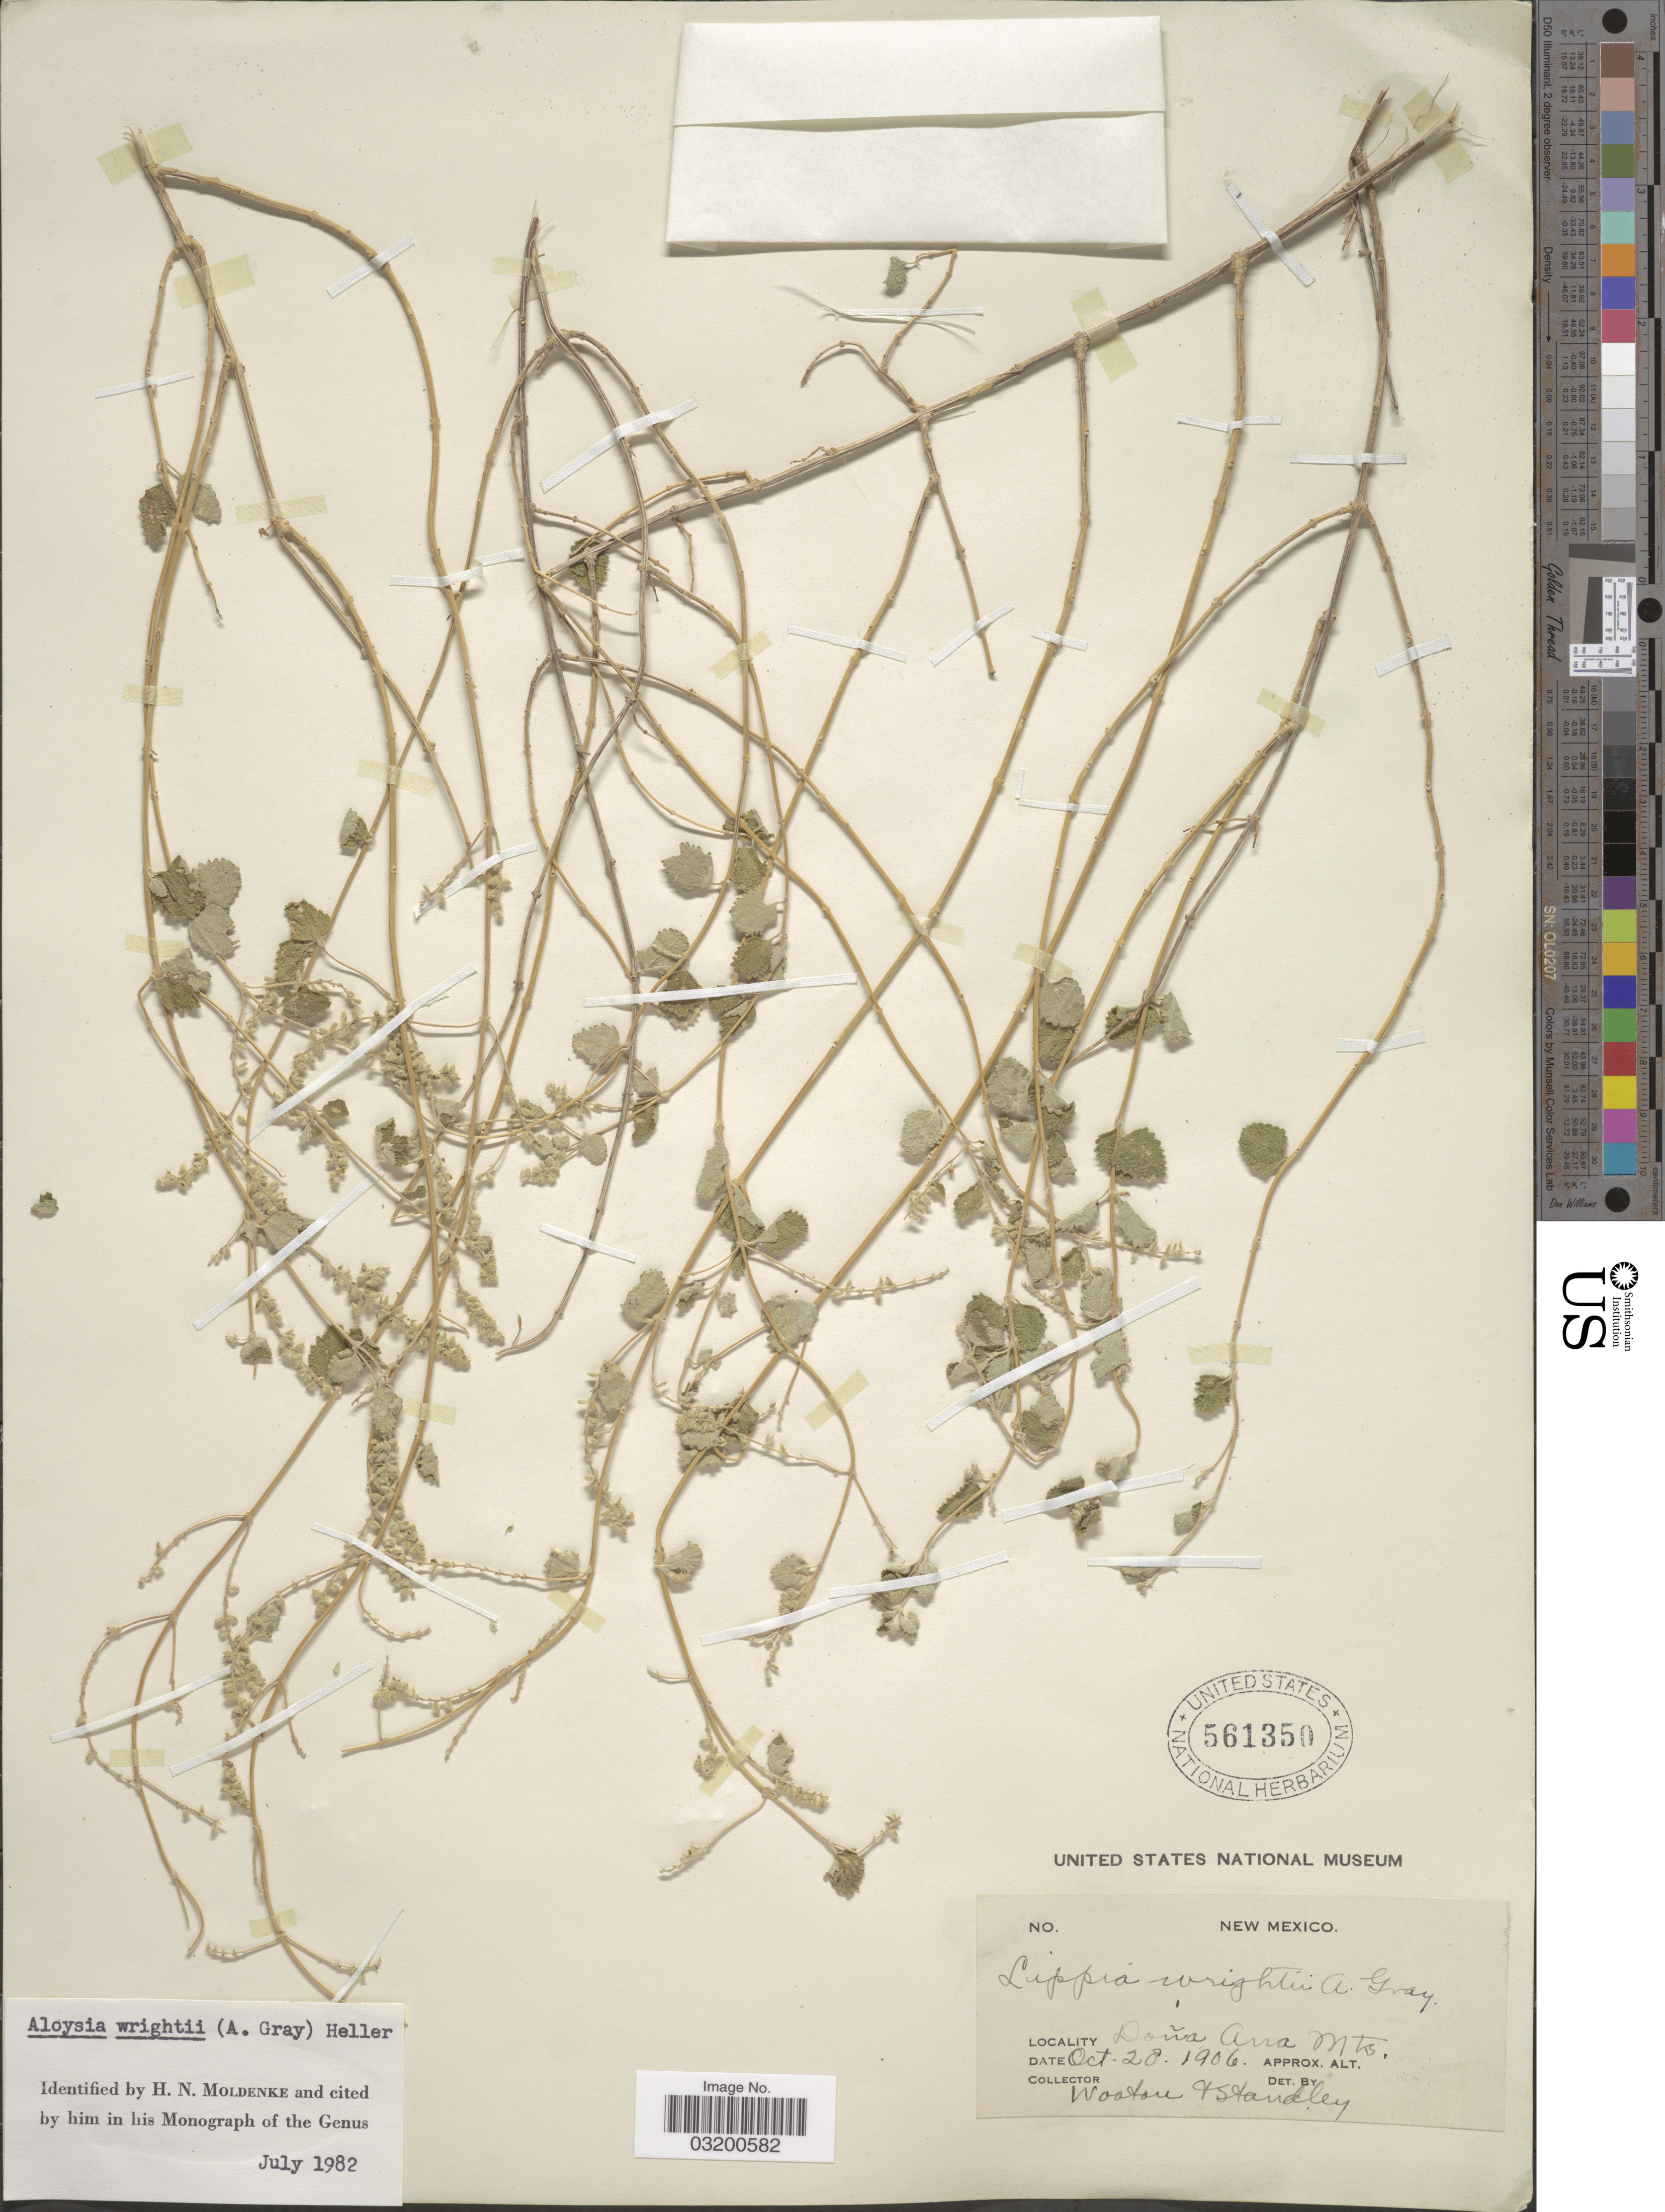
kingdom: Plantae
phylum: Tracheophyta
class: Magnoliopsida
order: Lamiales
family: Verbenaceae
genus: Aloysia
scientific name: Aloysia wrightii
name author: A. Heller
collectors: E. O. Wooton & Standley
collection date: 1906-10-28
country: United States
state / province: New Mexico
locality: Doña Ana Mts.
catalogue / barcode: US 561350